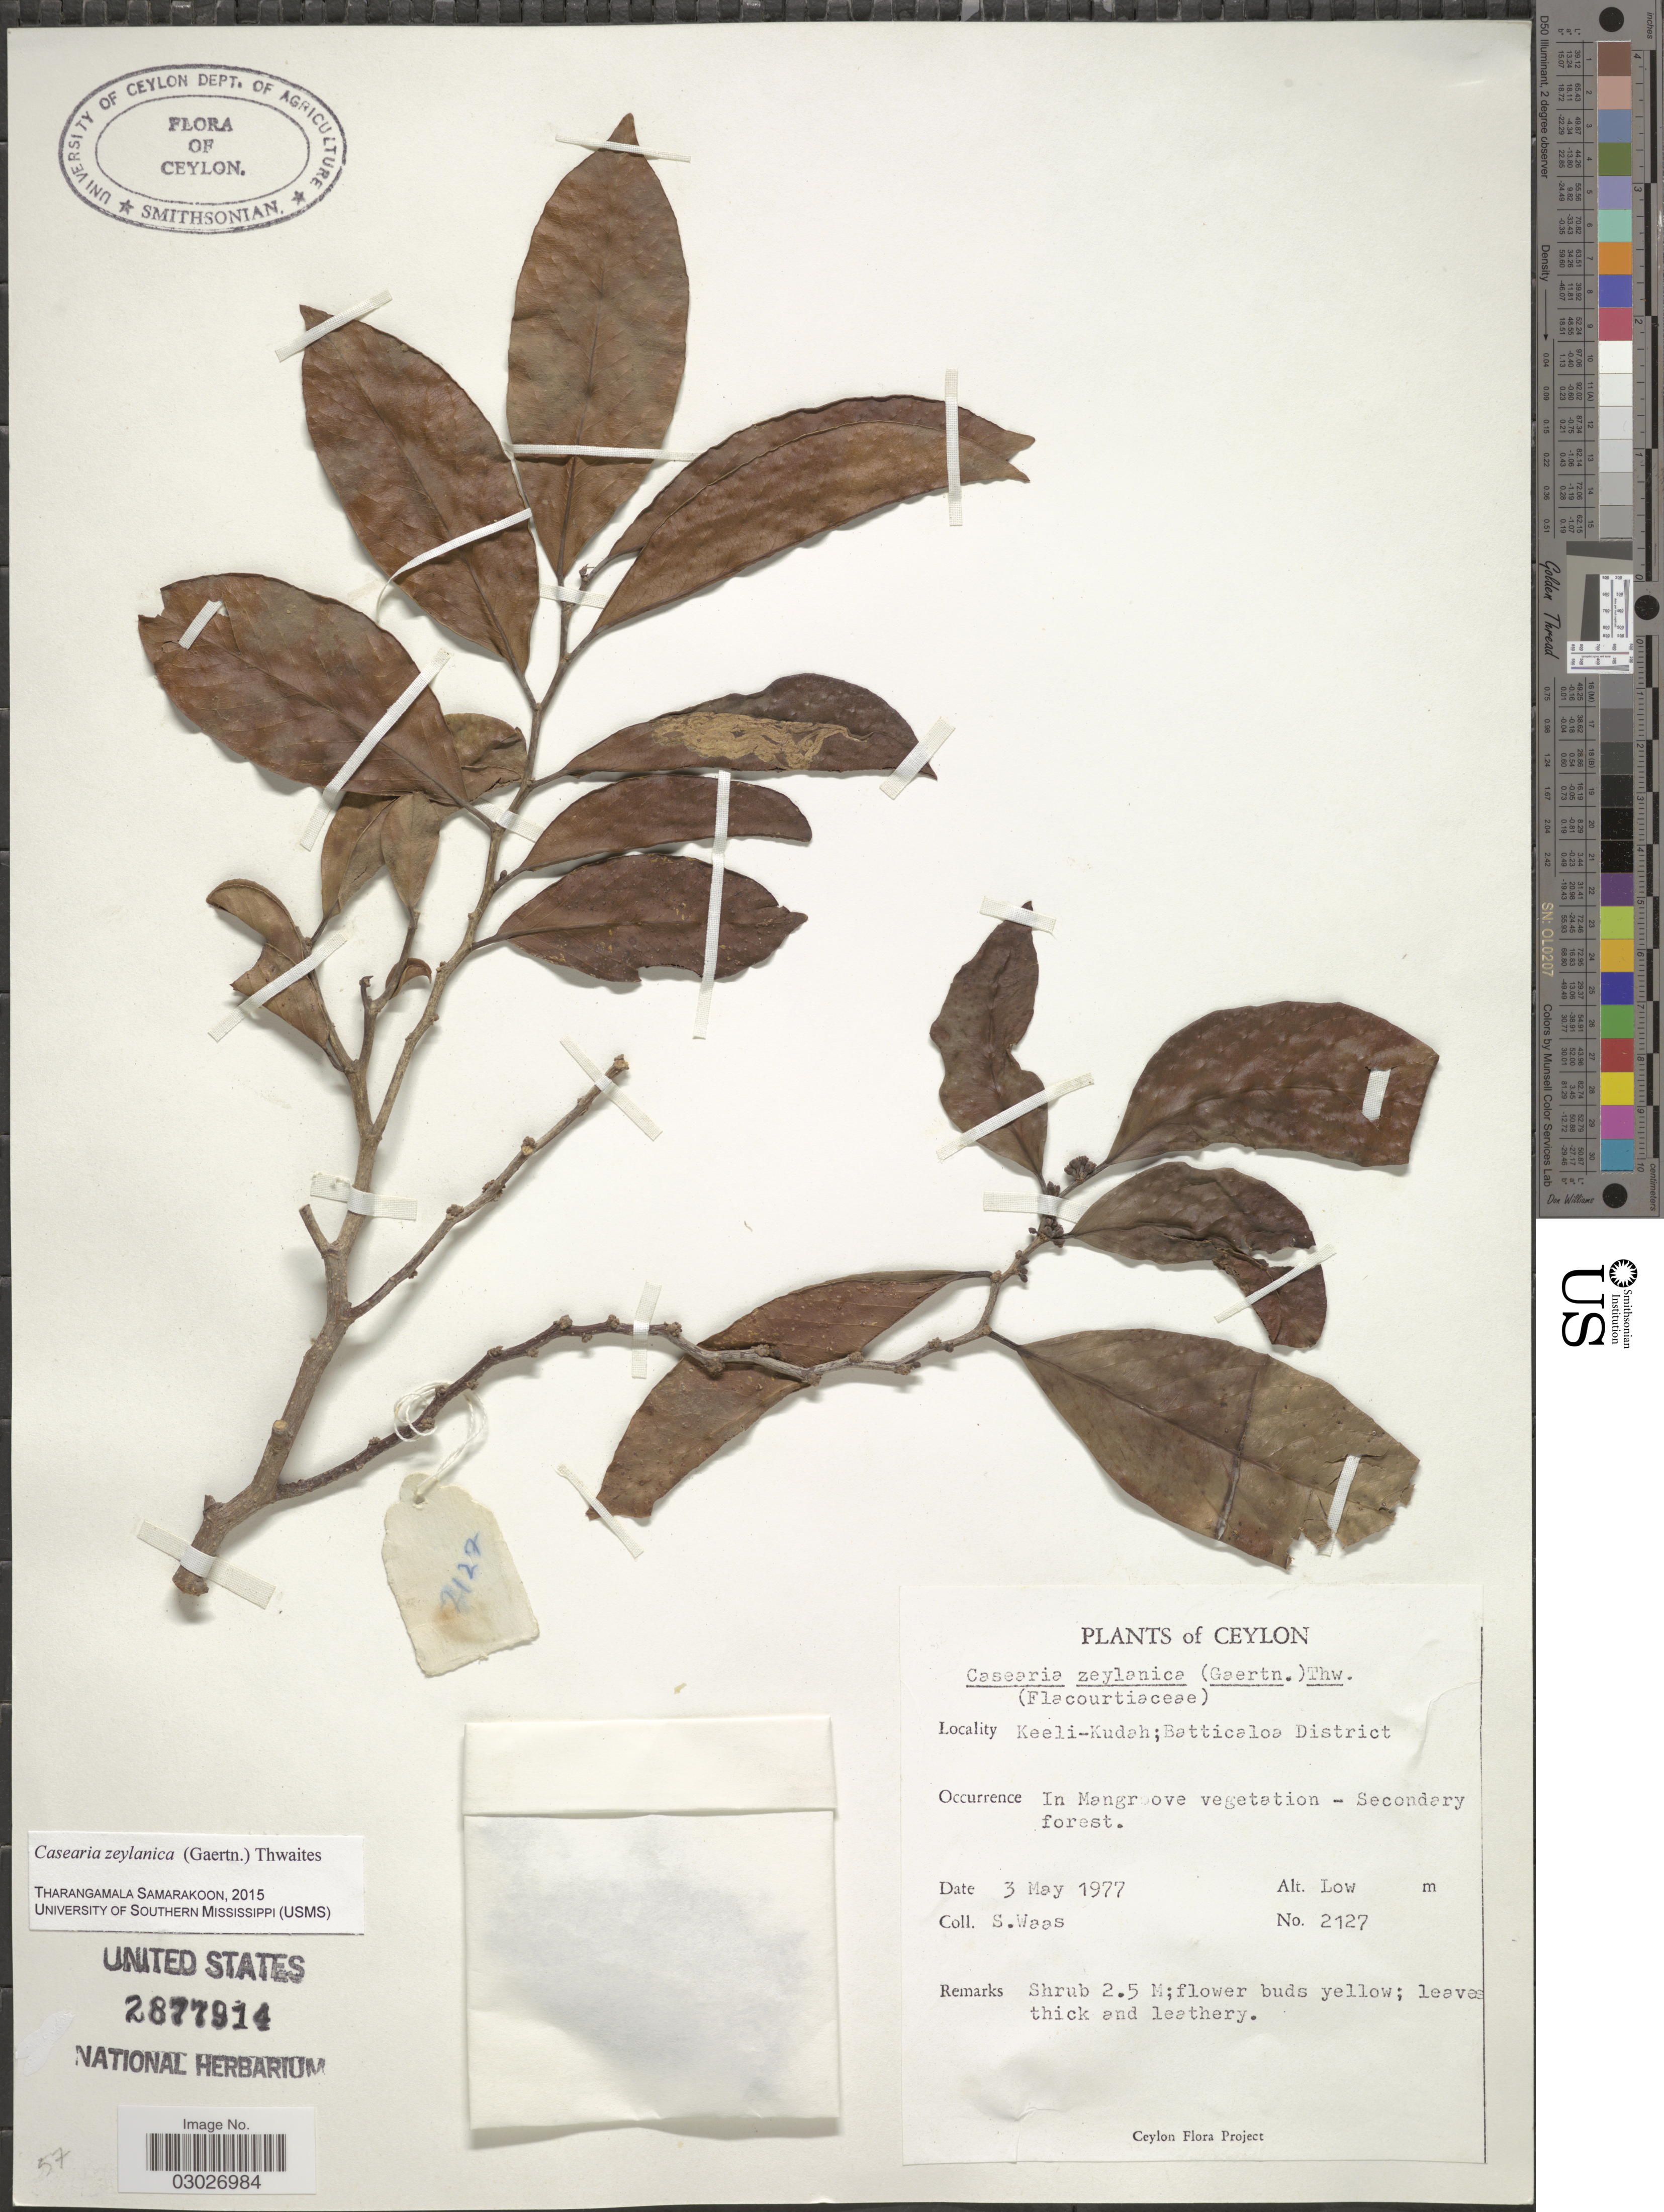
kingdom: Plantae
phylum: Tracheophyta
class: Magnoliopsida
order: Malpighiales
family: Salicaceae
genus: Casearia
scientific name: Casearia zeylanica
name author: Thwaites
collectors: S. Waas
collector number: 2127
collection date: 1977-05-03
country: Sri Lanka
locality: Ceylon. Keeli-Kudah; Batticaloa District.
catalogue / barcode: US 2877914